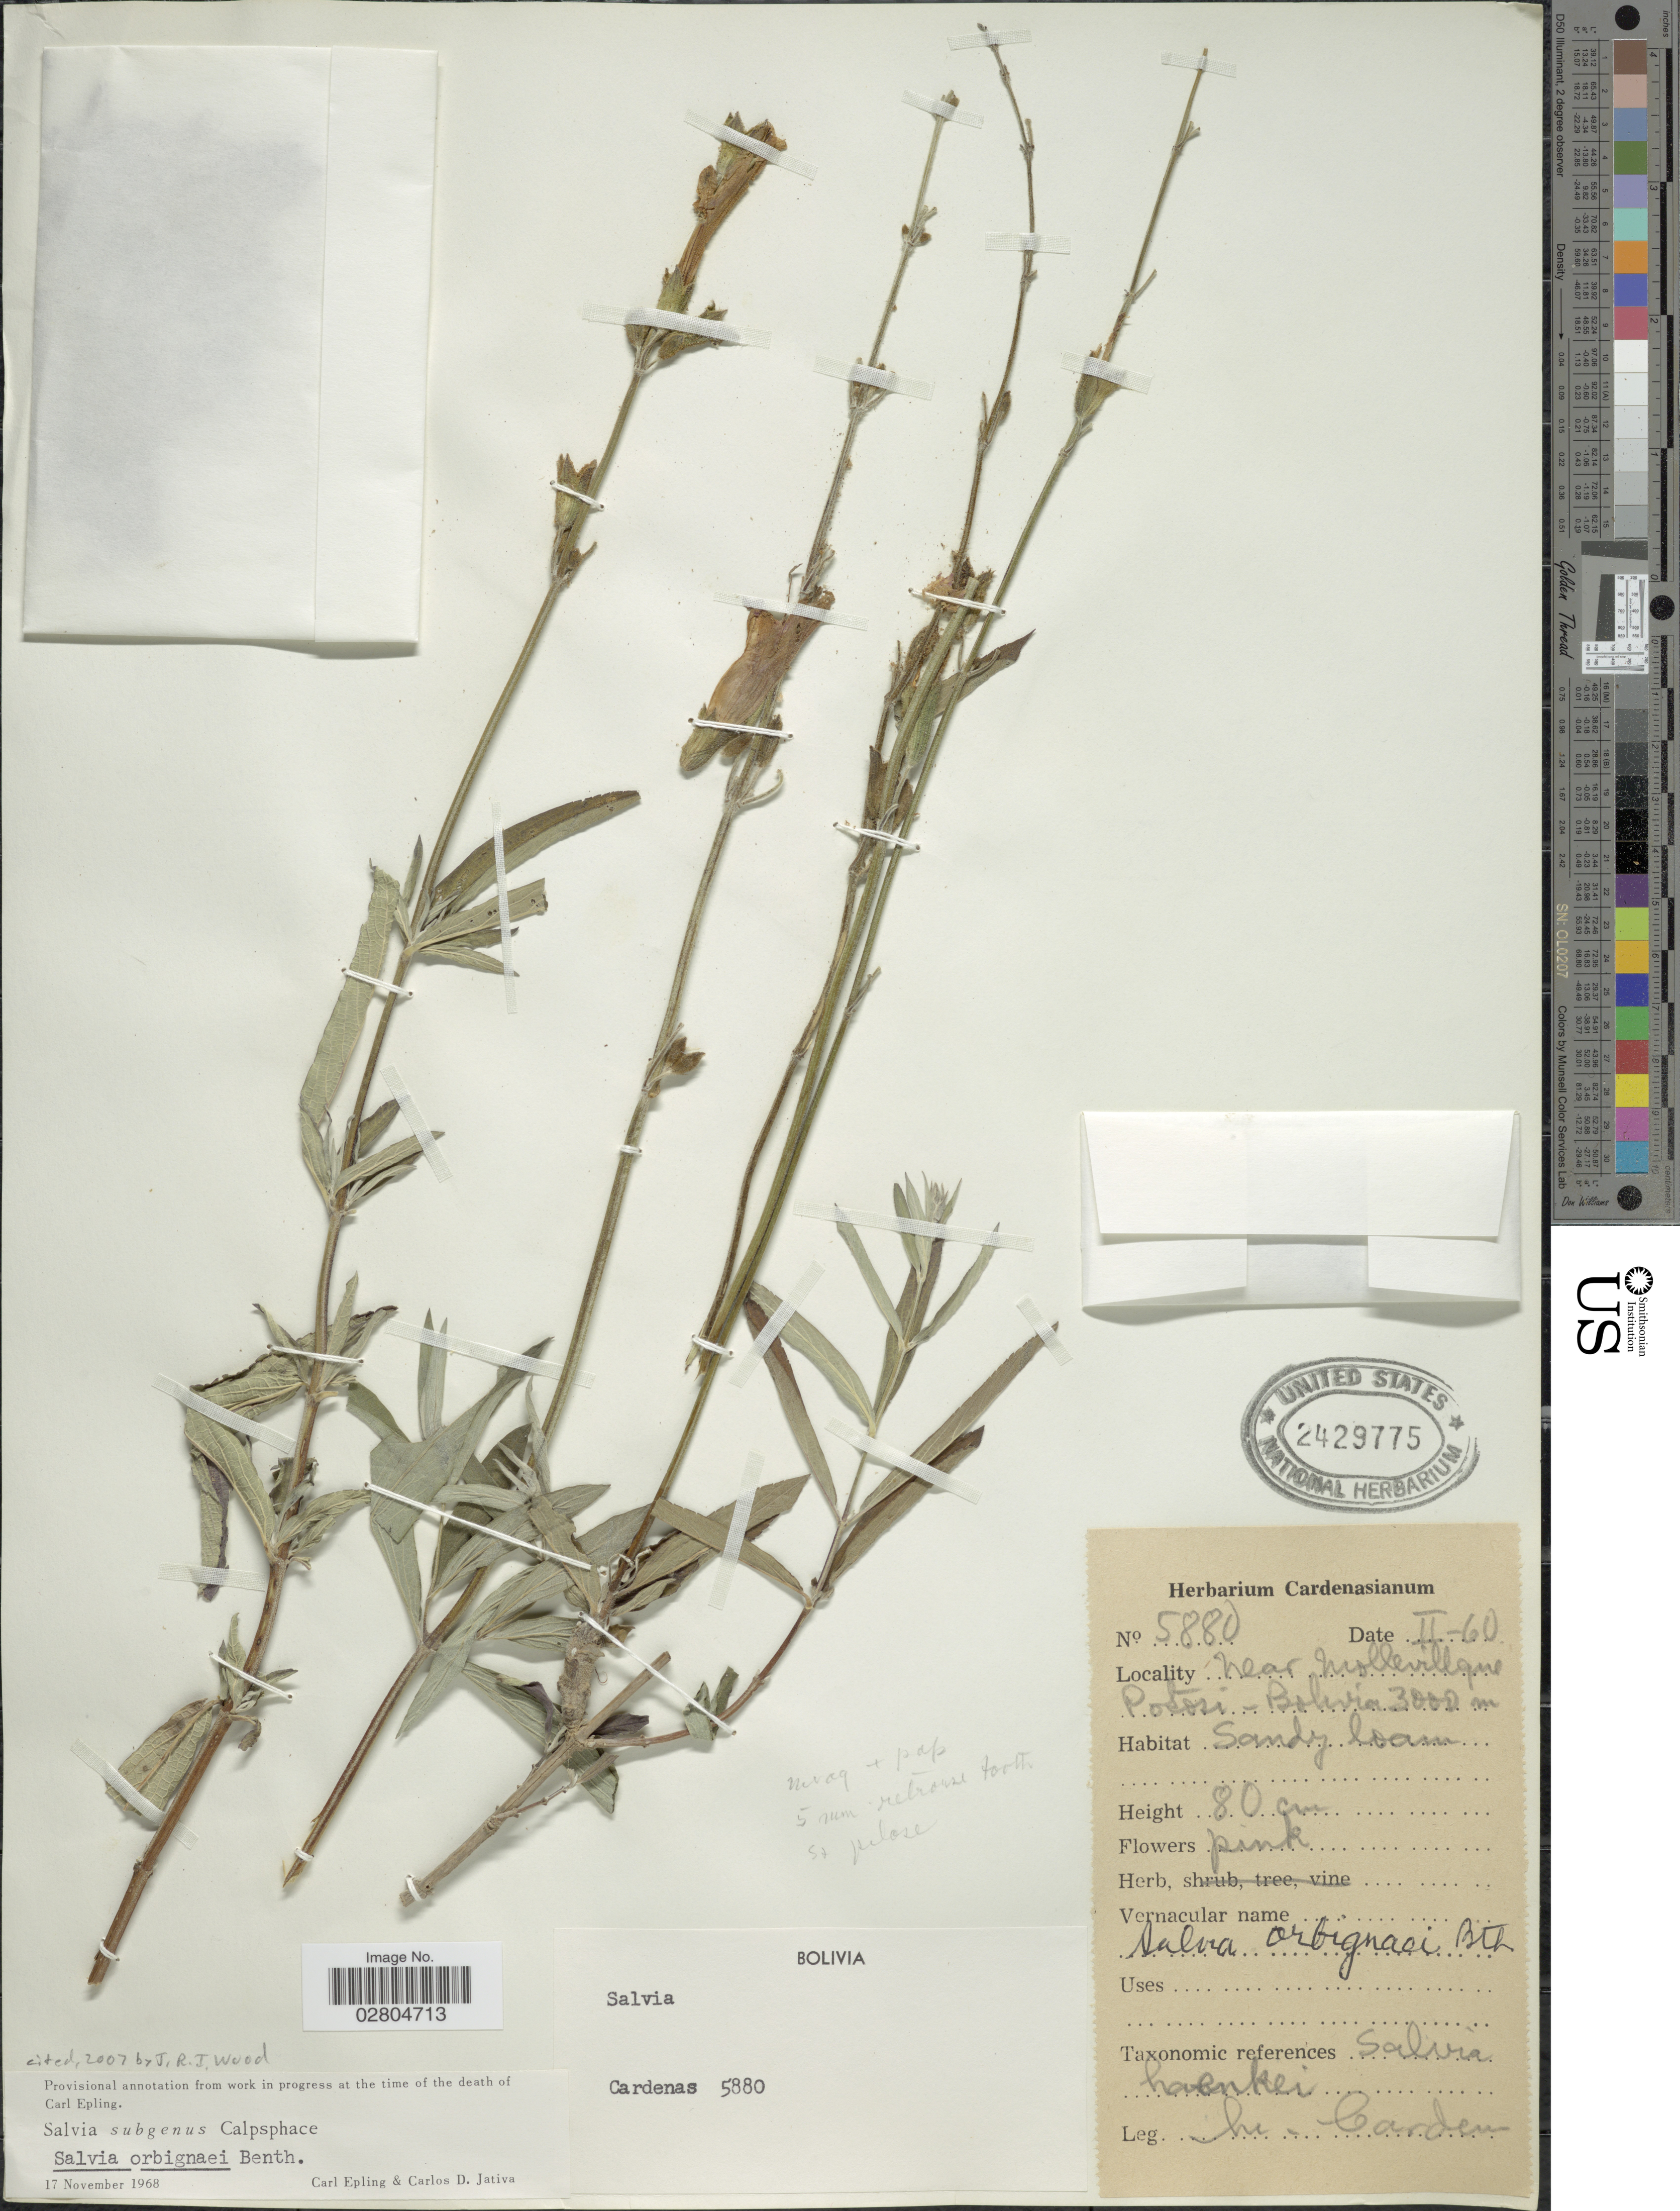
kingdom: Plantae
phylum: Tracheophyta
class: Magnoliopsida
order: Lamiales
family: Lamiaceae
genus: Salvia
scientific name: Salvia orbignaei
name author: Benth.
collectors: M. Cárdenas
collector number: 5880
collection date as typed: Transcribed d/m/y: /2/60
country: Bolivia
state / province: Potosi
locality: Near Mollevillque.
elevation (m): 3000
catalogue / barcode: US 2429775